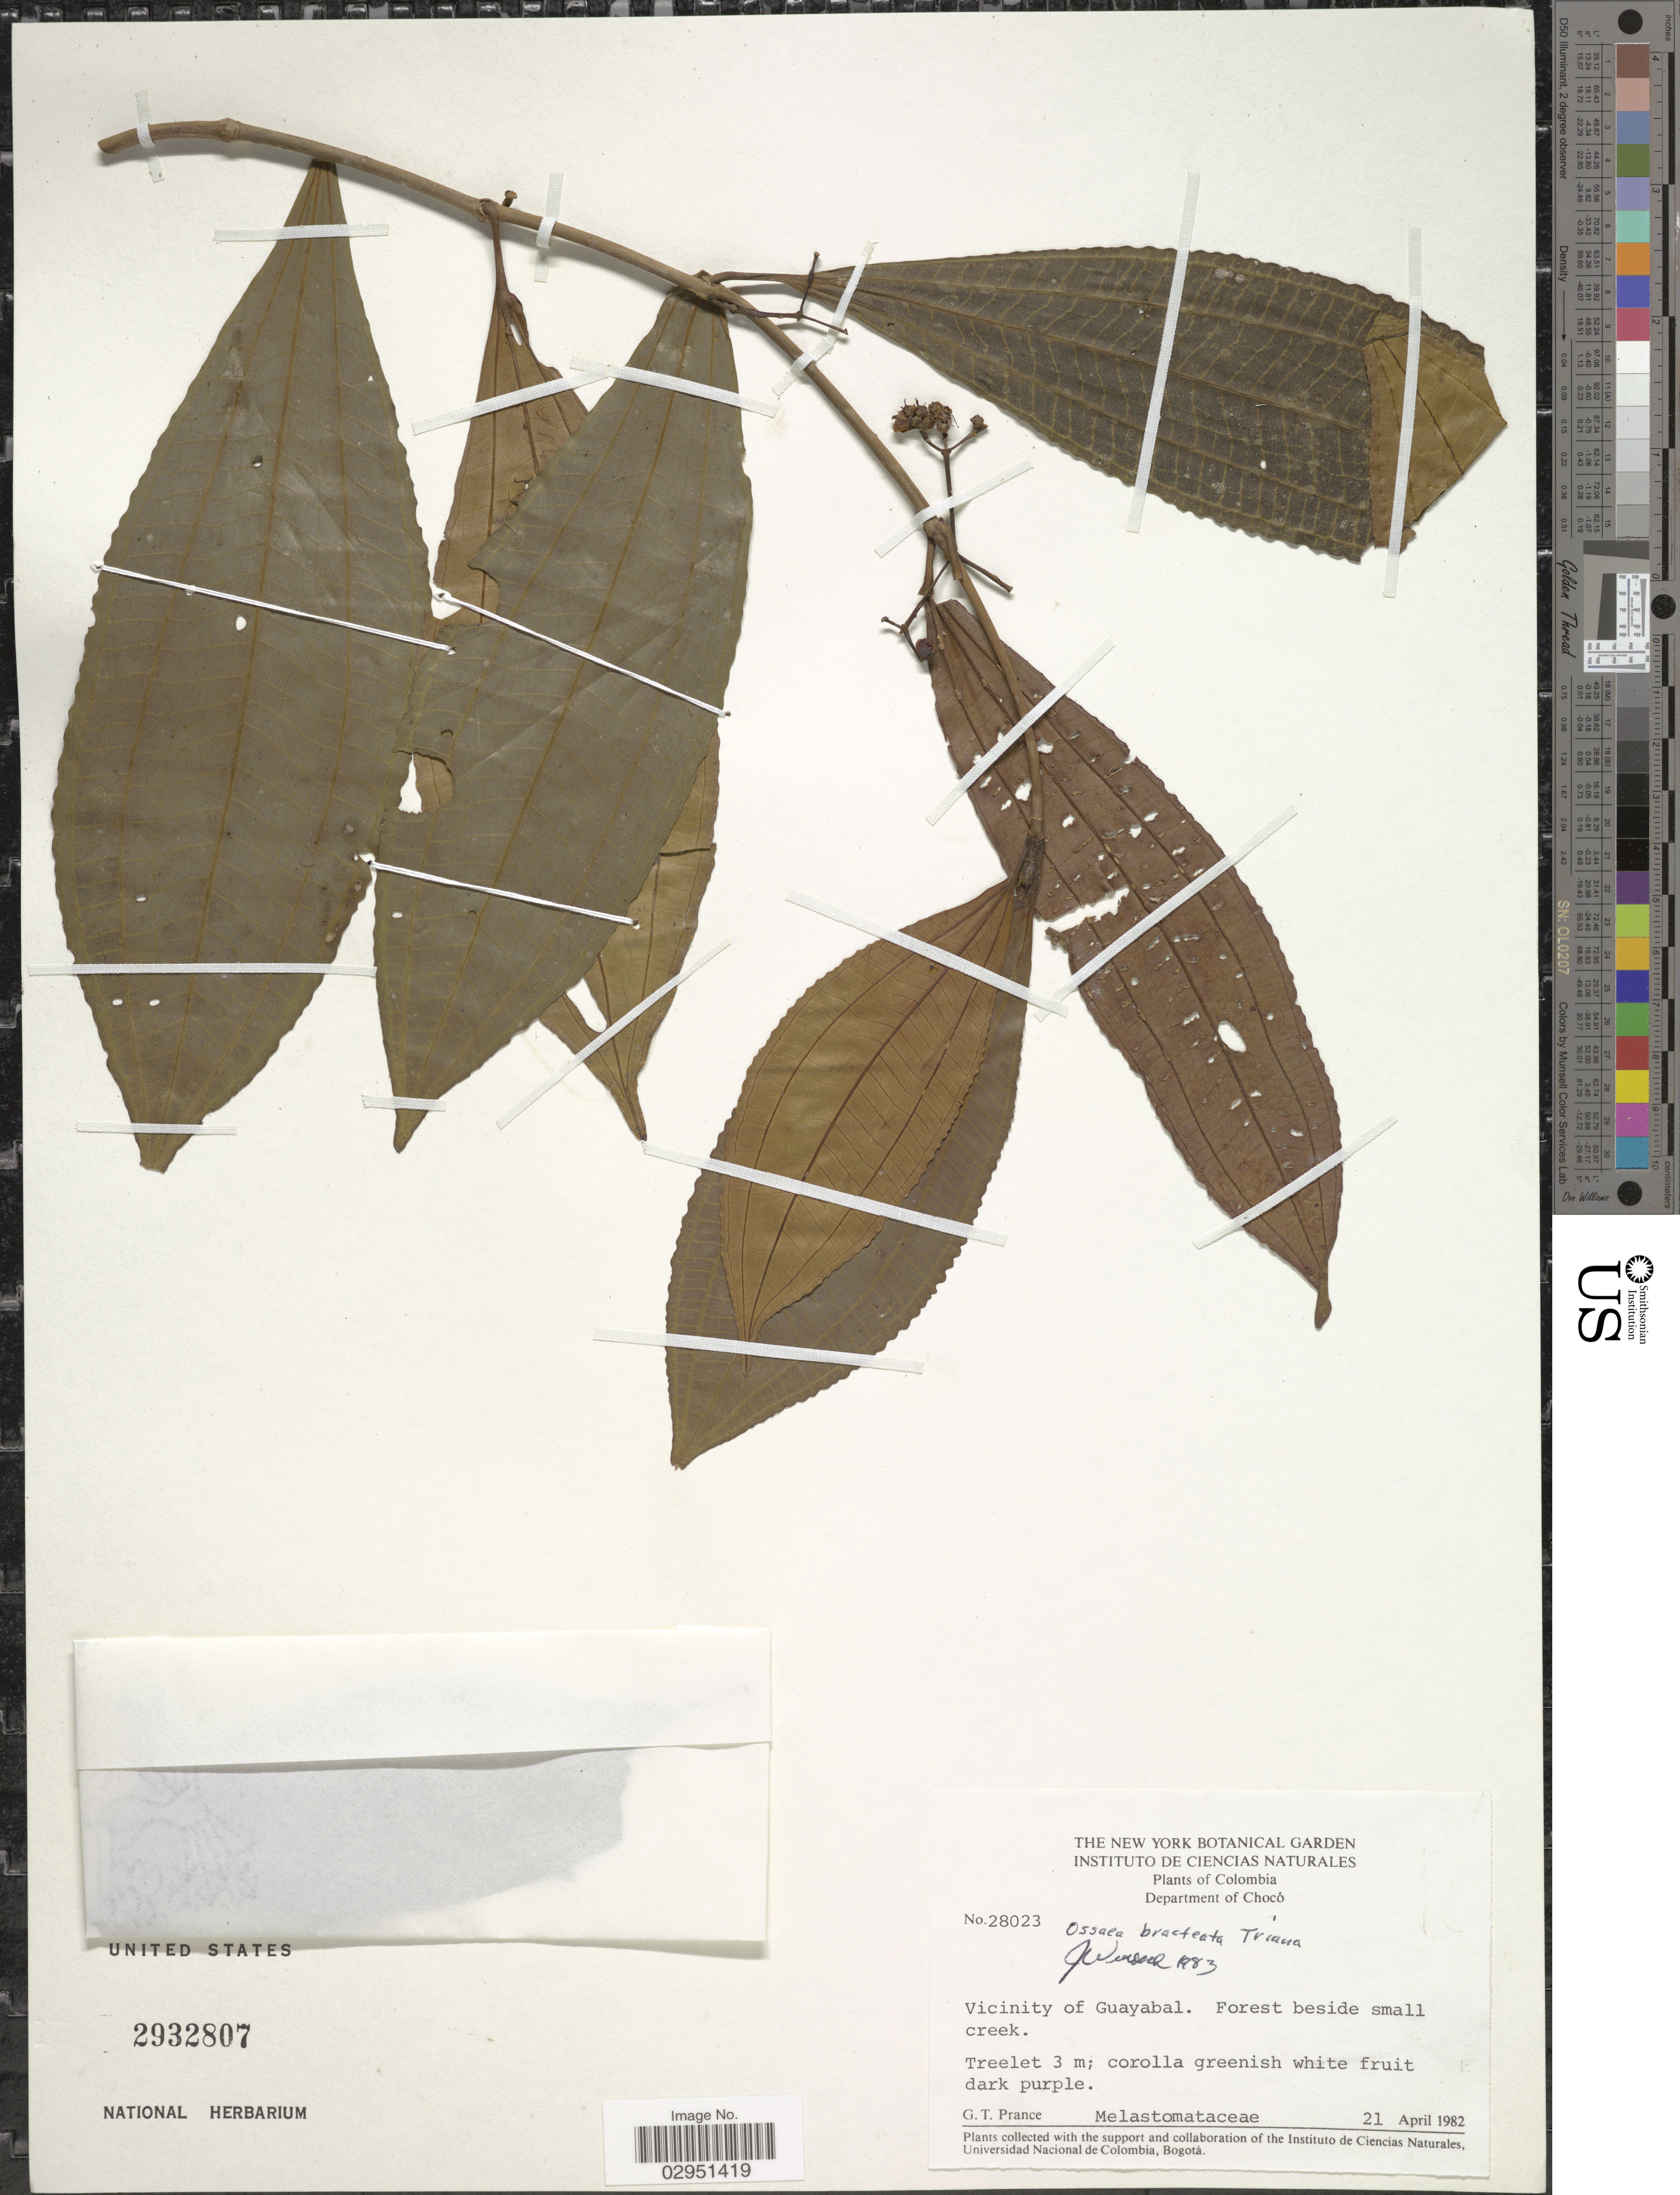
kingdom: Plantae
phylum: Tracheophyta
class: Magnoliopsida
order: Myrtales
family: Melastomataceae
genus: Ossaea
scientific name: Ossaea bracteata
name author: Triana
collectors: G. T. Prance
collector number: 28023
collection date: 1982-04-21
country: Colombia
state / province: Chocó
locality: Department of Chocó, Vicinity of Guayabal. Forest beside small creek.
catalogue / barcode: US 2932807